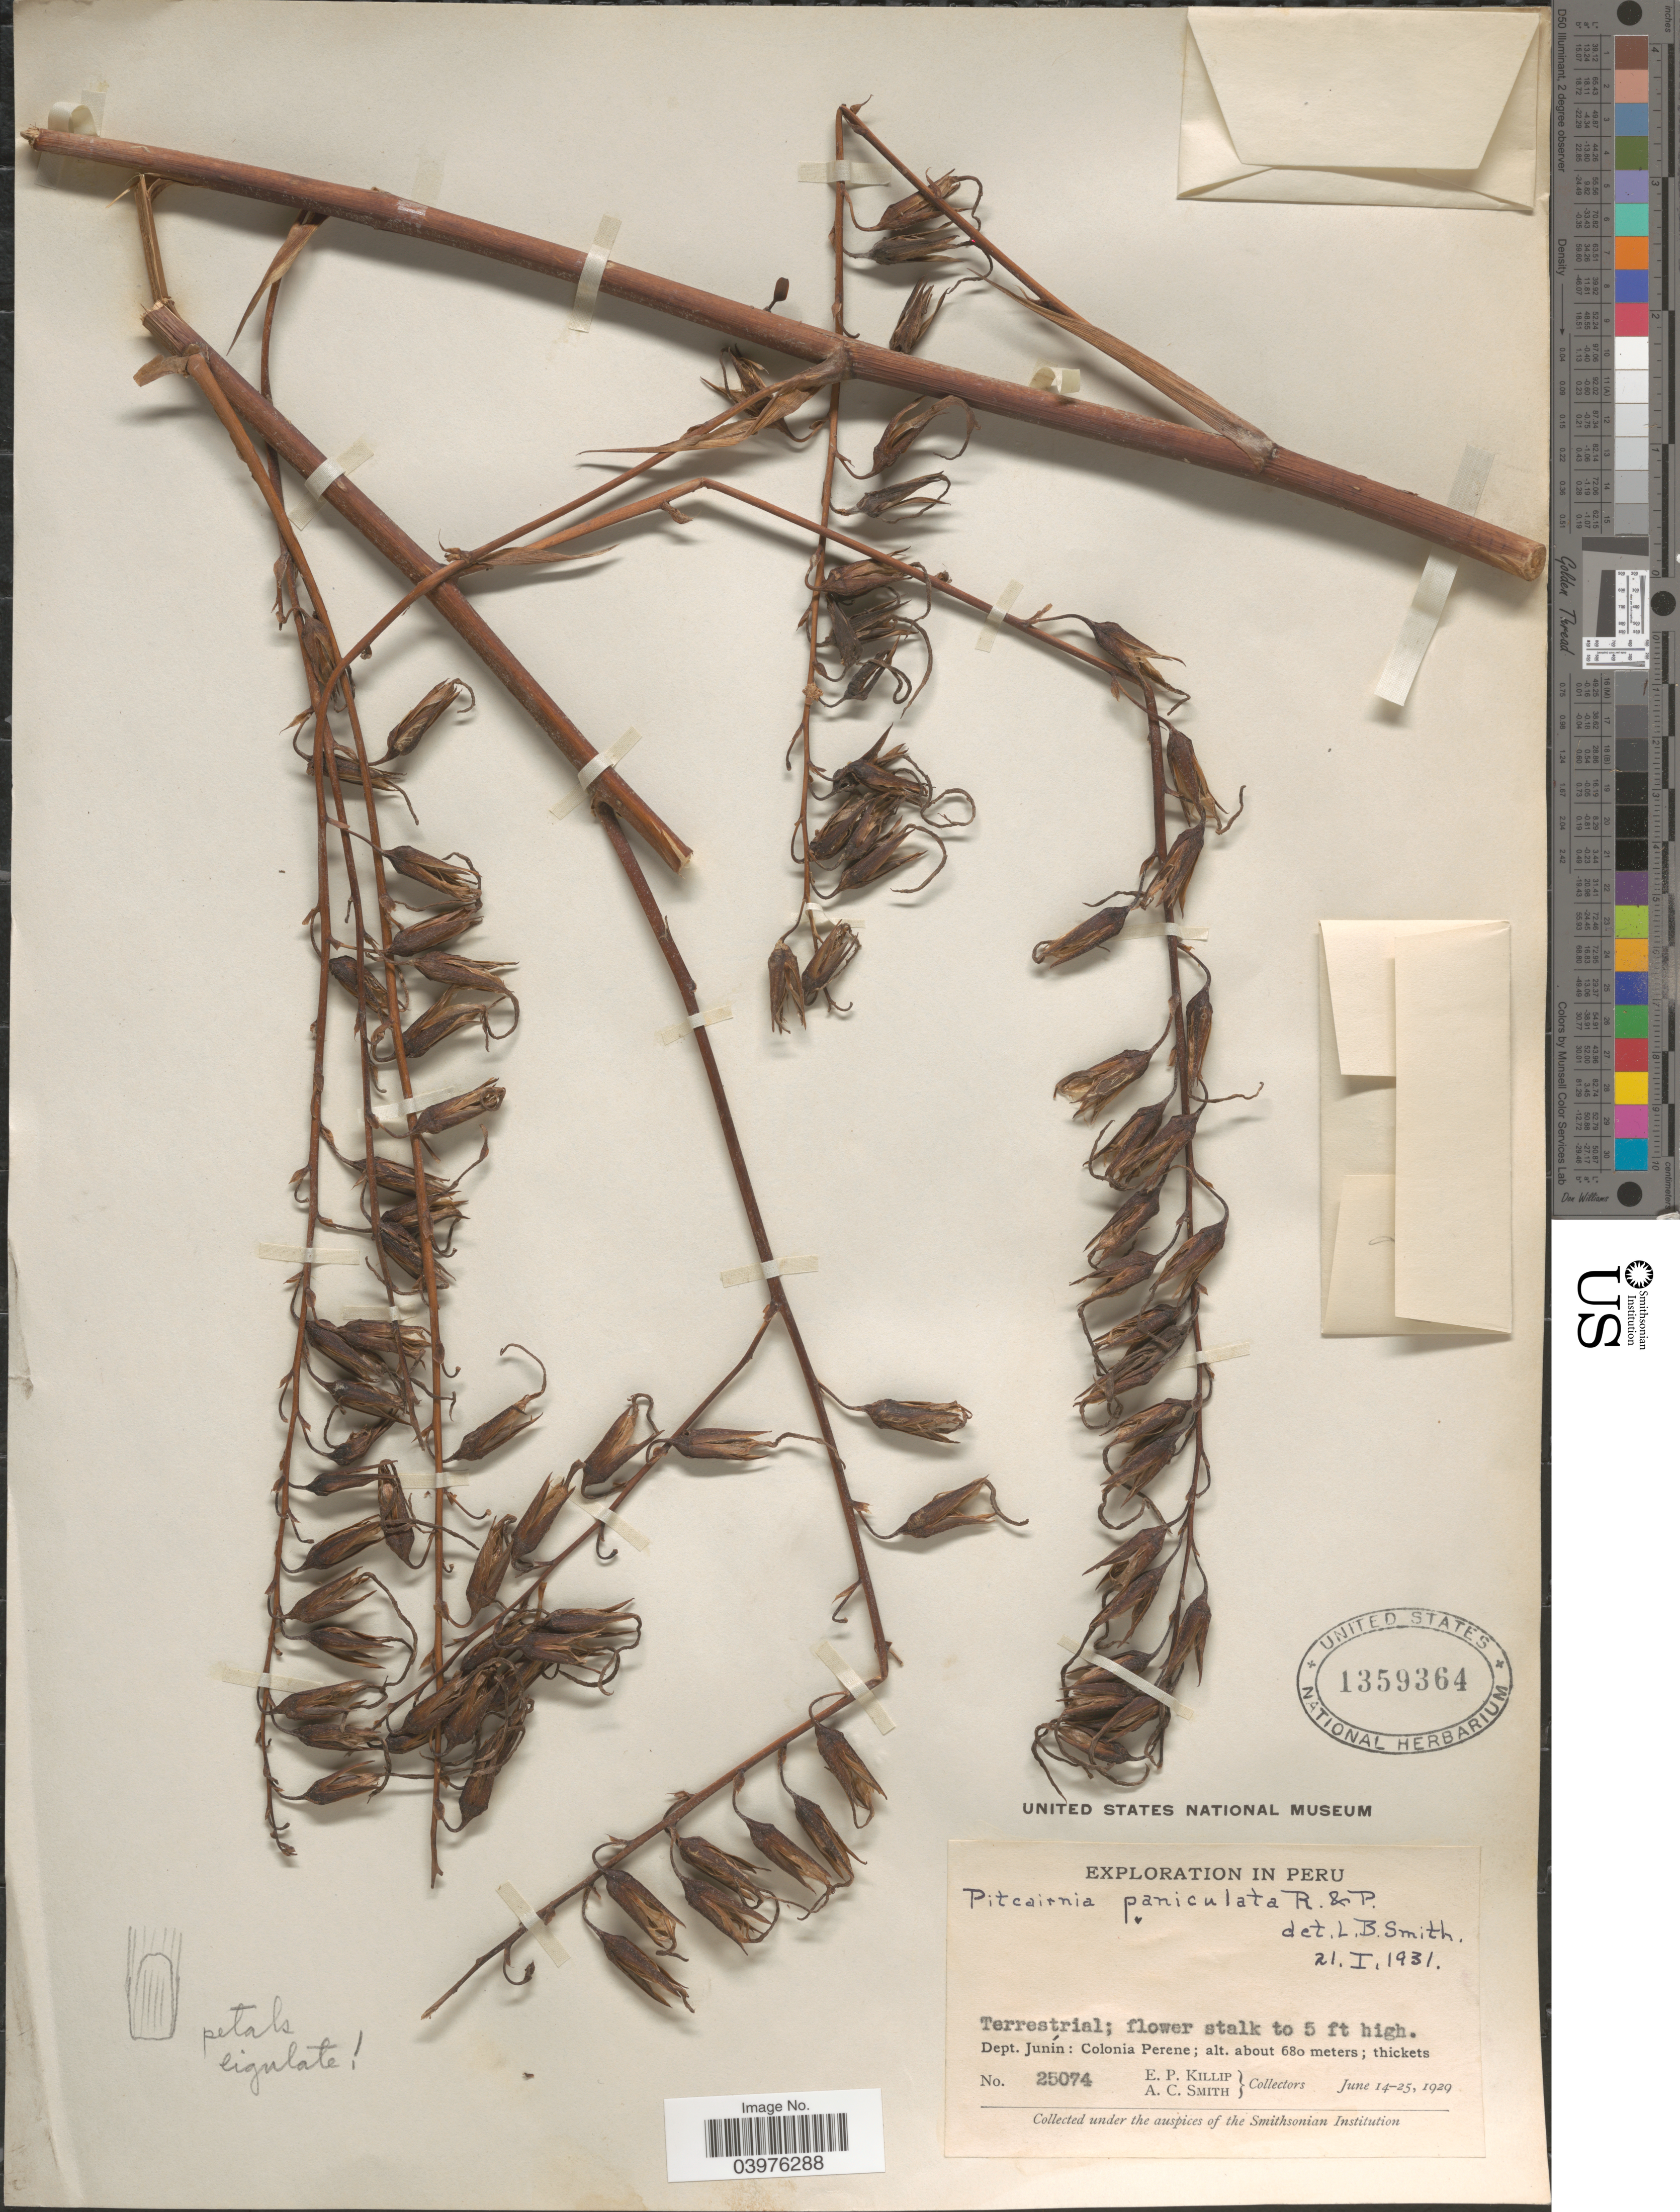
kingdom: Plantae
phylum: Tracheophyta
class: Liliopsida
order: Poales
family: Bromeliaceae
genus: Pitcairnia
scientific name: Pitcairnia paniculata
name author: (Ruiz & Pav.) Ruiz & Pav.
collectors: E. P. Killip & A. C. Smith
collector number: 25074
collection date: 1929-06-14/1929-06-25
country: Peru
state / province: Junín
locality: Dept. Junín: Colonia Perene.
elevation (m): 680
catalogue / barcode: US 1359364